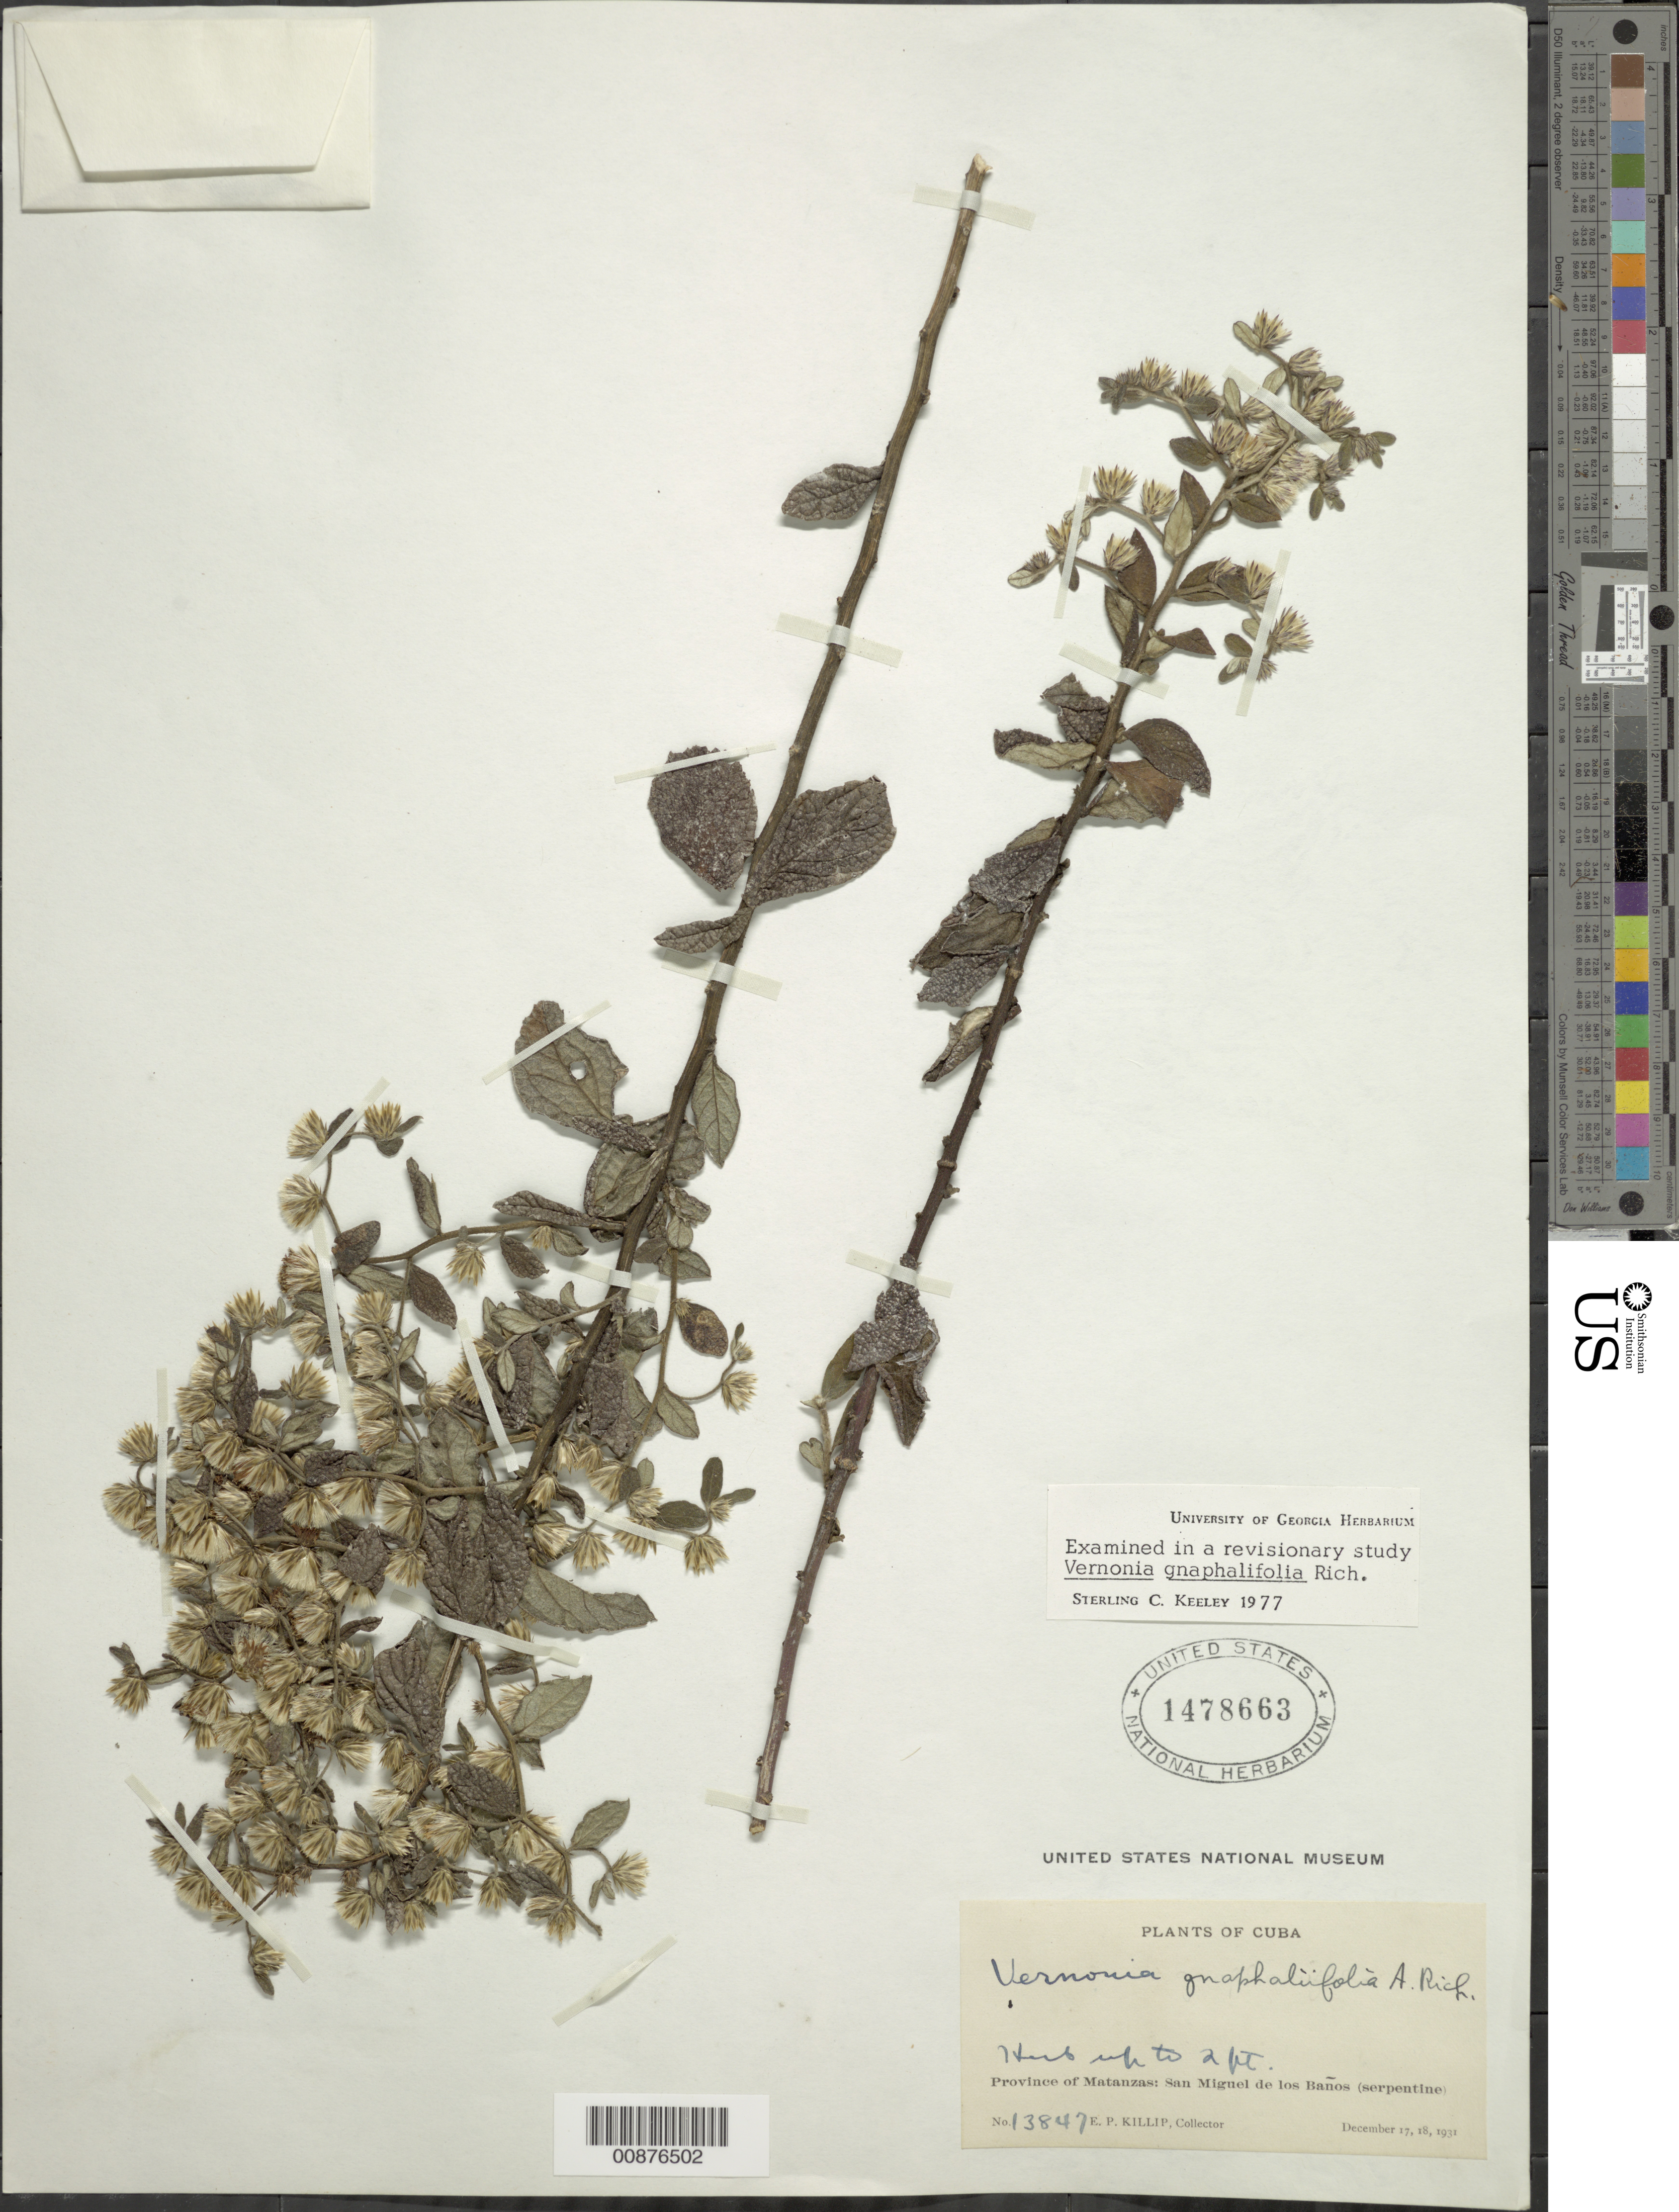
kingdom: Plantae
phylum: Tracheophyta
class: Magnoliopsida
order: Asterales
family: Asteraceae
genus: Lepidaploa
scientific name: Lepidaploa gnaphaliifolia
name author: (A. Rich.) H. Rob.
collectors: E. P. Killip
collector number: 13847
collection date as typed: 17 Dec 1931 to 18 Dec 1931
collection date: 1931-12-17/1931-12-18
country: Cuba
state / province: Matanzas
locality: San Miguel de los Banos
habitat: On serpentine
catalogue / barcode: US 1478663